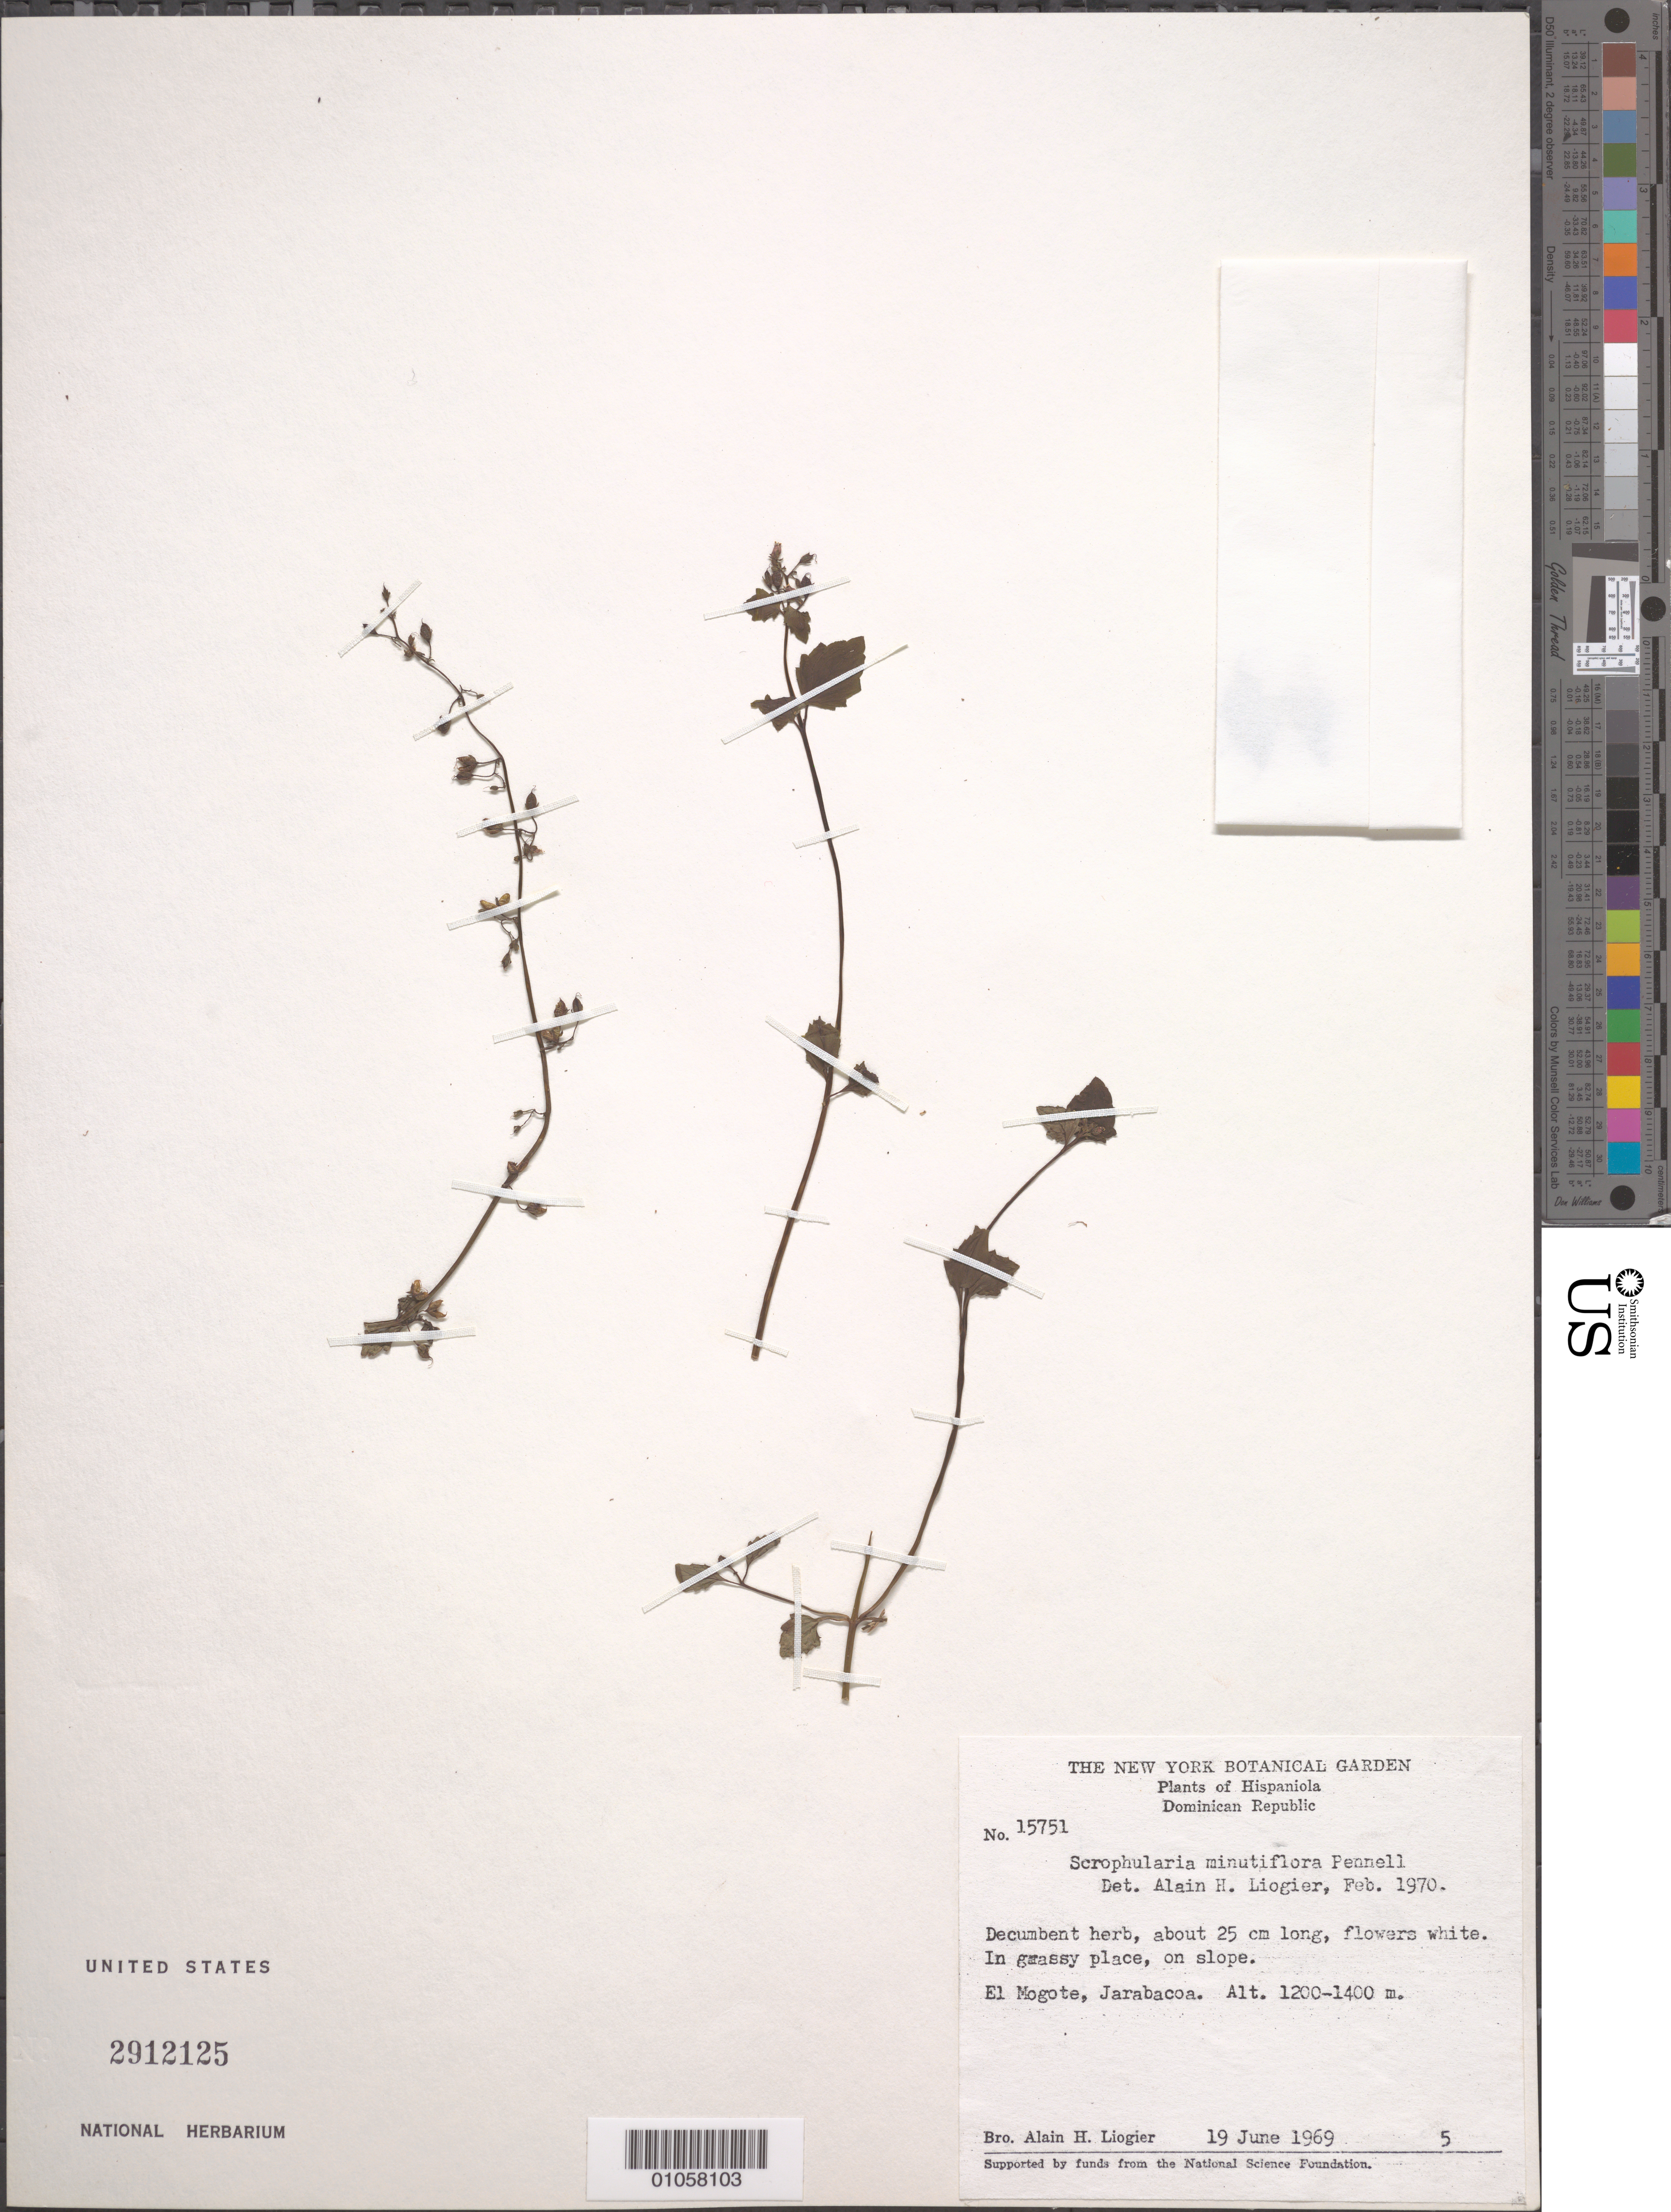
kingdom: Plantae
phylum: Tracheophyta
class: Magnoliopsida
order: Lamiales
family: Scrophulariaceae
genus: Scrophularia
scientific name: Scrophularia minutiflora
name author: Pennell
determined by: Liogier, Alain H.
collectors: A. H. Liogier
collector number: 15751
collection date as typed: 19 Jun 1969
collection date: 1969-06-19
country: Dominican Republic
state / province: La Vega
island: Hispaniola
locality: Jarabacoa, El. Mogote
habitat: In grassy place, on slope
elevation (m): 1200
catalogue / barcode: US 2912125